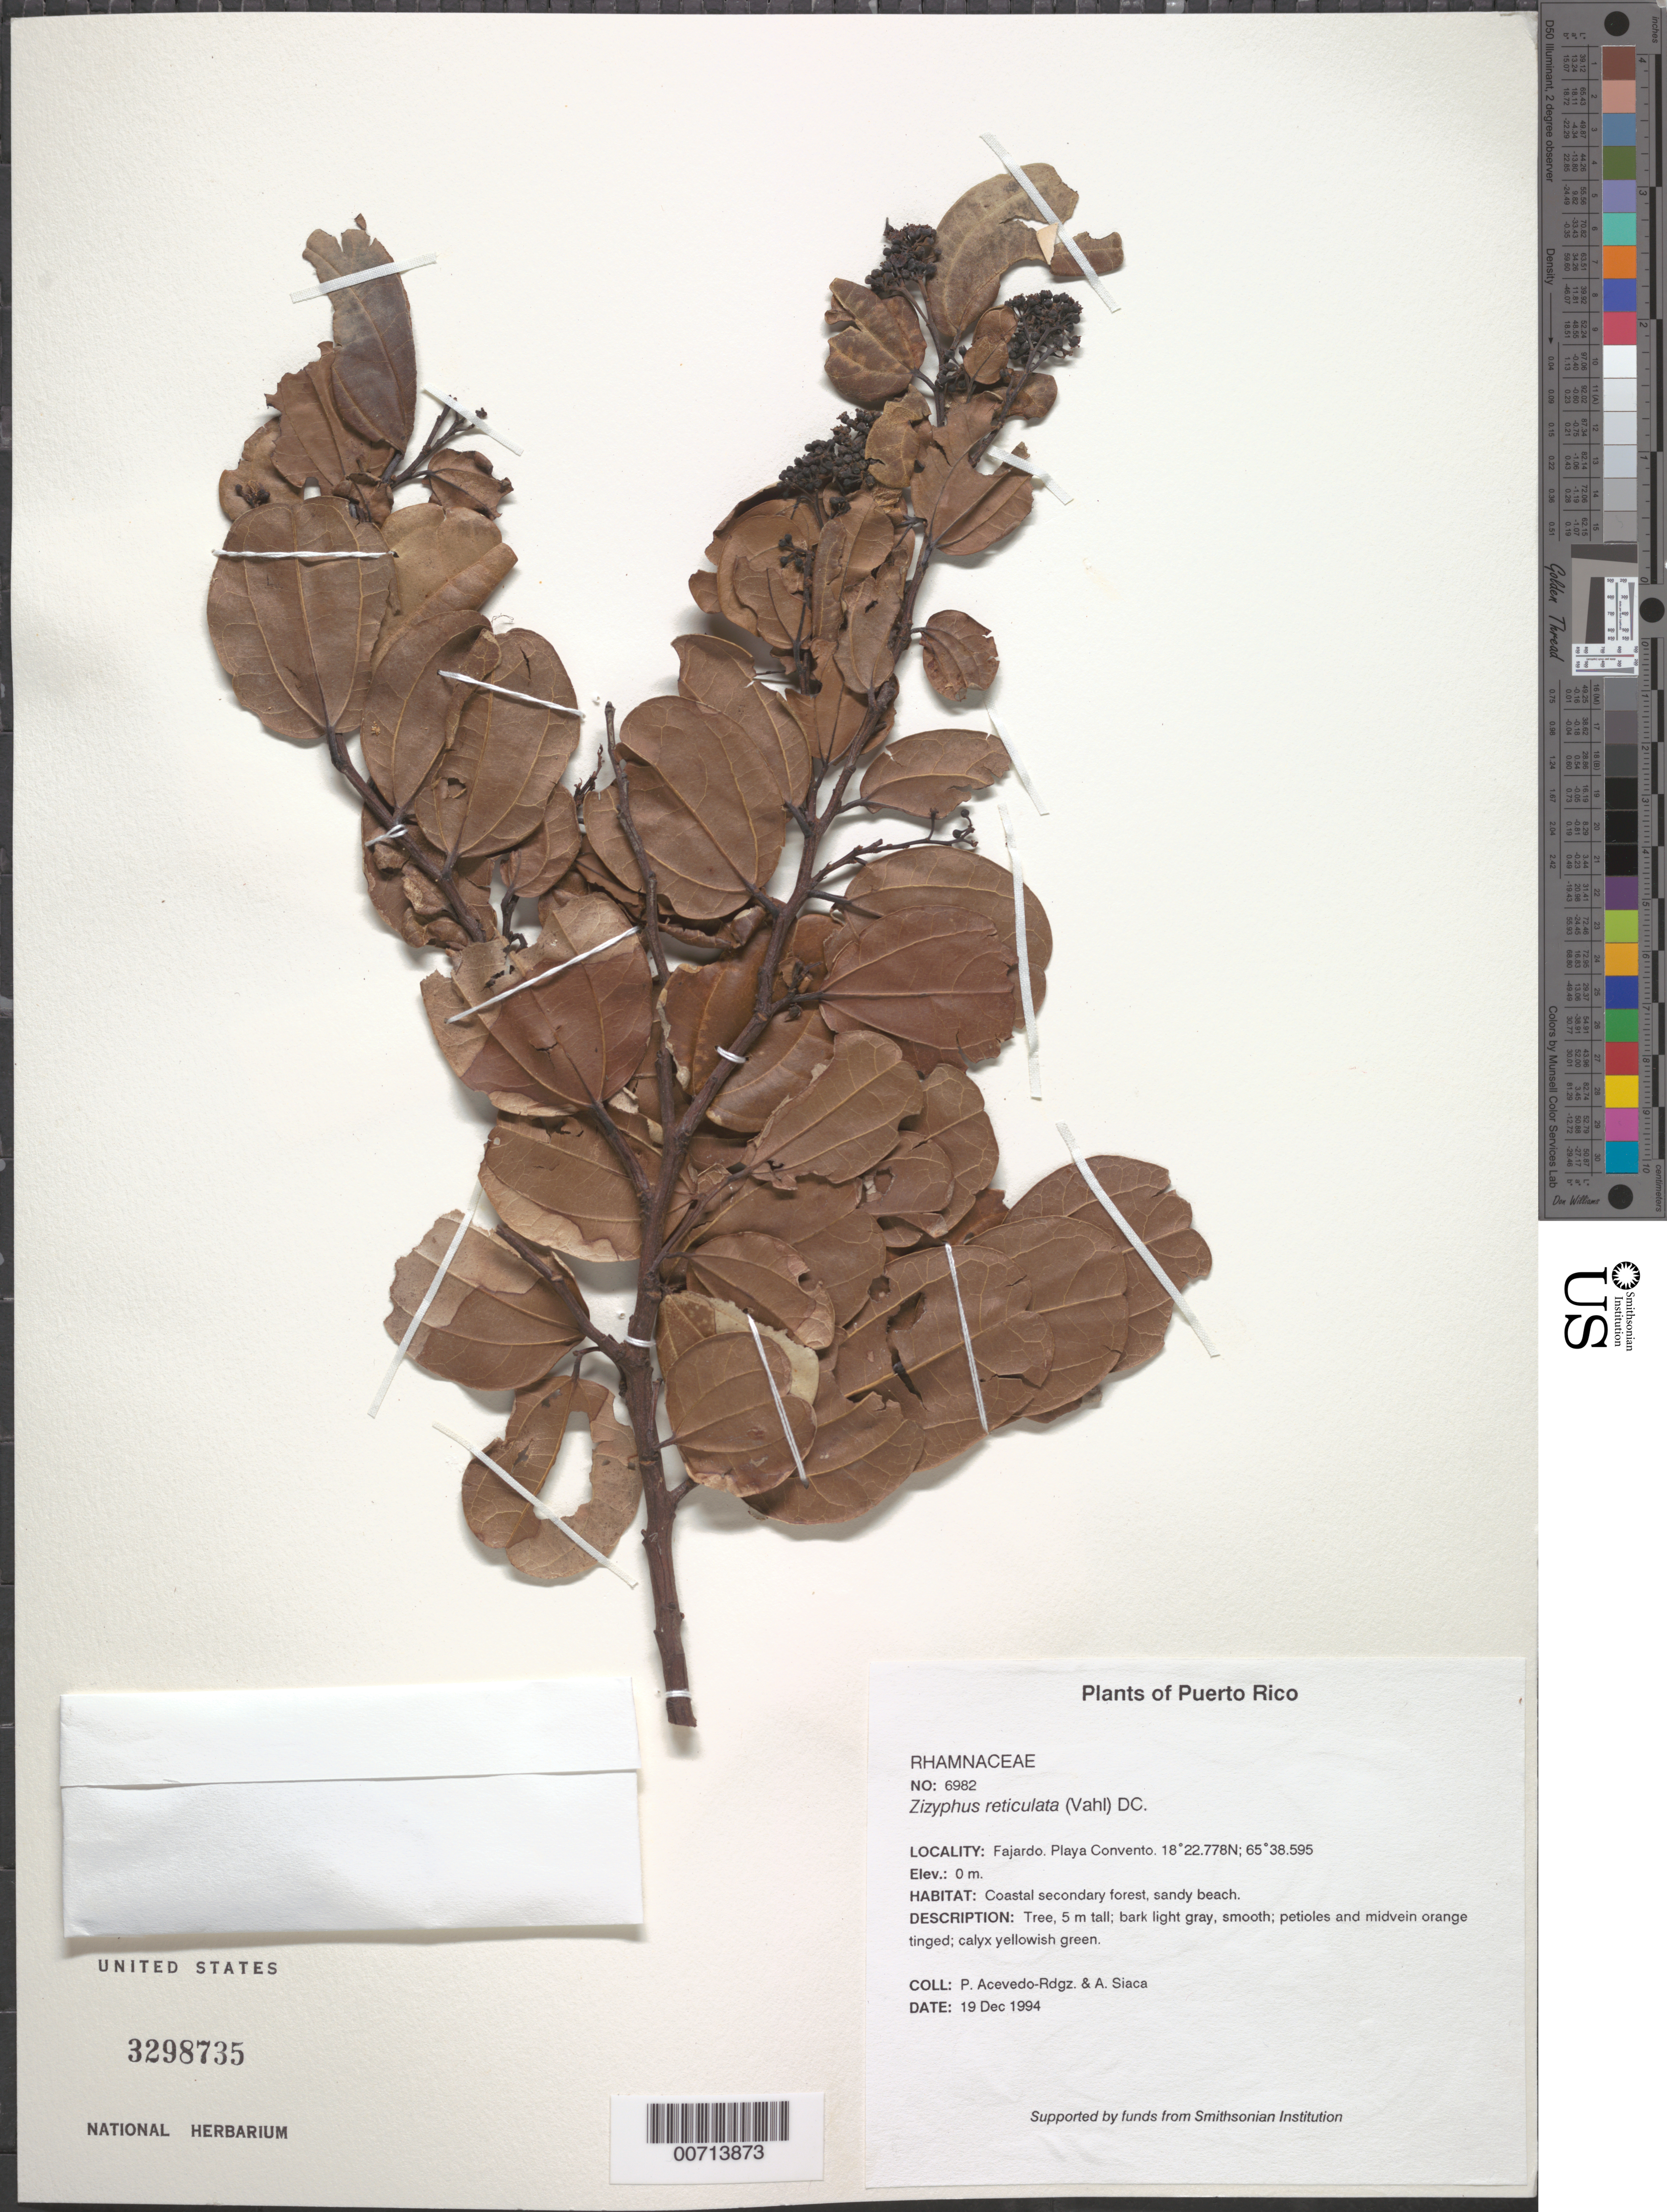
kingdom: Plantae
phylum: Tracheophyta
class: Magnoliopsida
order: Rosales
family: Rhamnaceae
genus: Sarcomphalus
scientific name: Sarcomphalus reticulatus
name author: (Vahl) Urb.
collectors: P. Acevedo-Rodr. & A. Siaca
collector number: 6982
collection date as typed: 19 Dec 1994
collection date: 1994-12-19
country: Puerto Rico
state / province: Fajardo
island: Puerto Rico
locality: Fajardo; Playa Convento.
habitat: Coastal secondary forest, sandy beach.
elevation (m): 0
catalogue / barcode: US 3298735